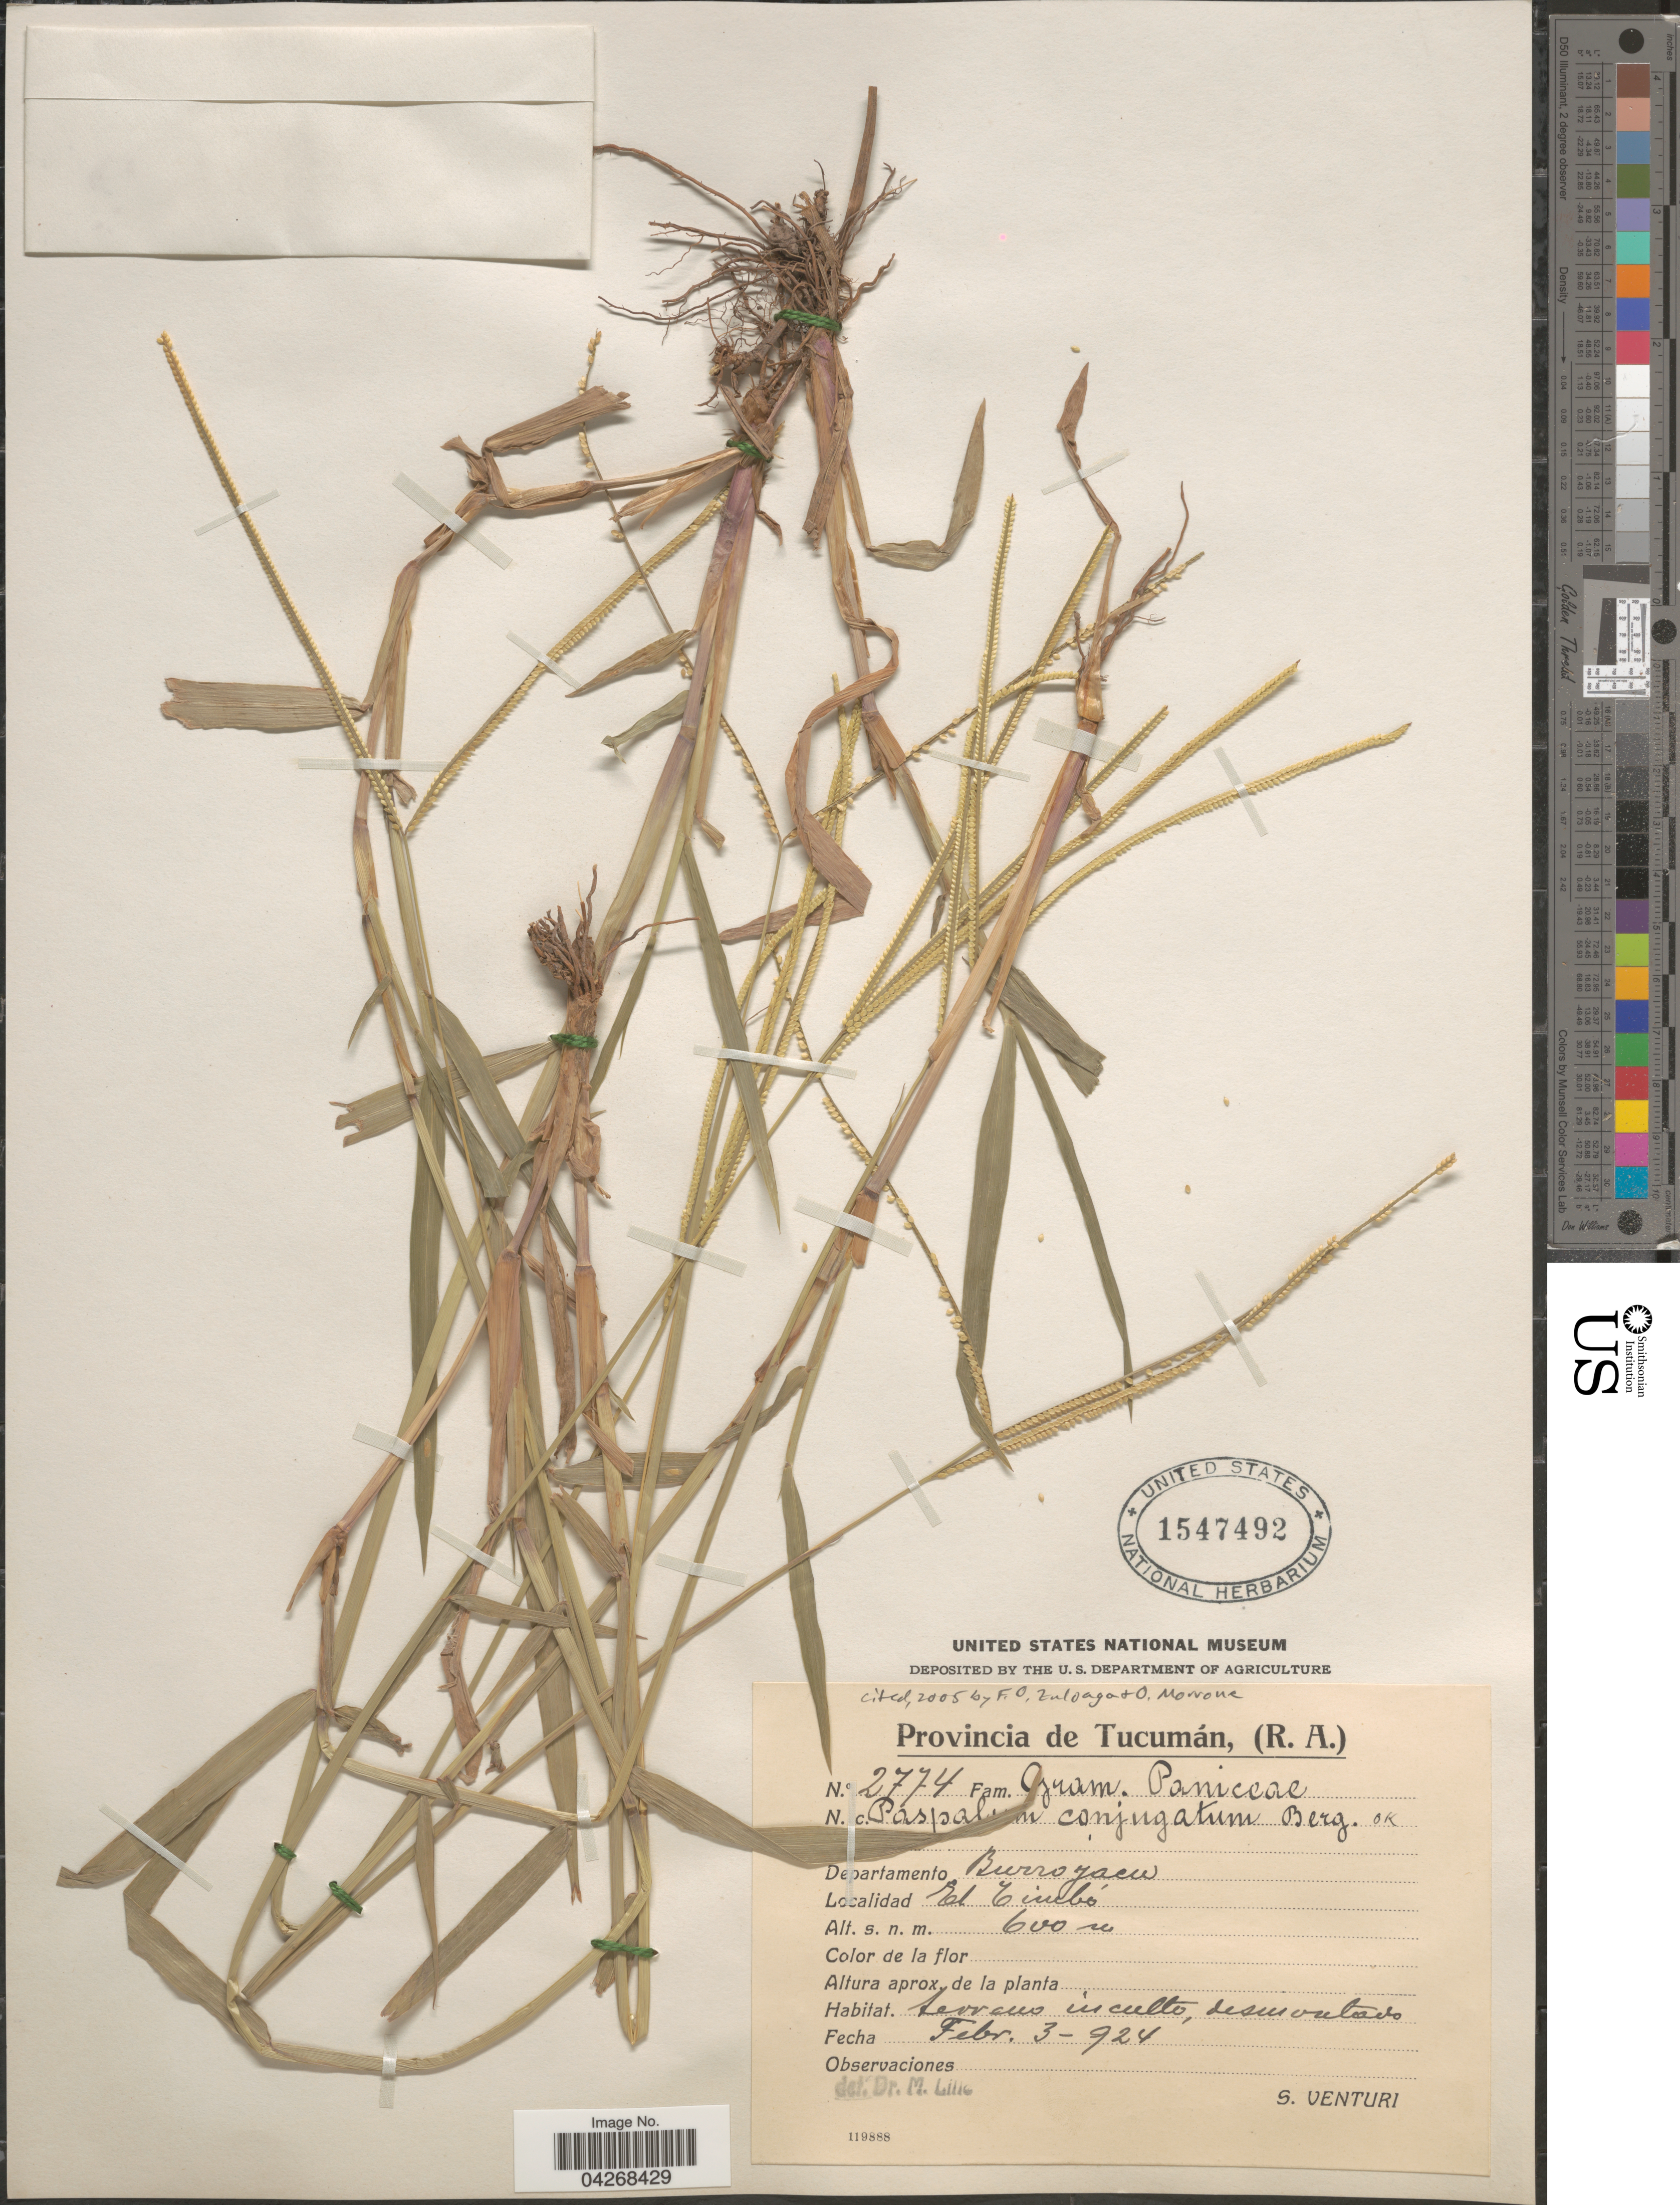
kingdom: Plantae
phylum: Tracheophyta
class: Liliopsida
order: Poales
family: Poaceae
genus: Paspalum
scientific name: Paspalum conjugatum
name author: P.J. Bergius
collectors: S. Venturi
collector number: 2774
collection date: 1924-02-03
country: Argentina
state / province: Tucuman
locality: Departamento Burruyacú. El Timbó.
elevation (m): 600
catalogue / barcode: US 1547492